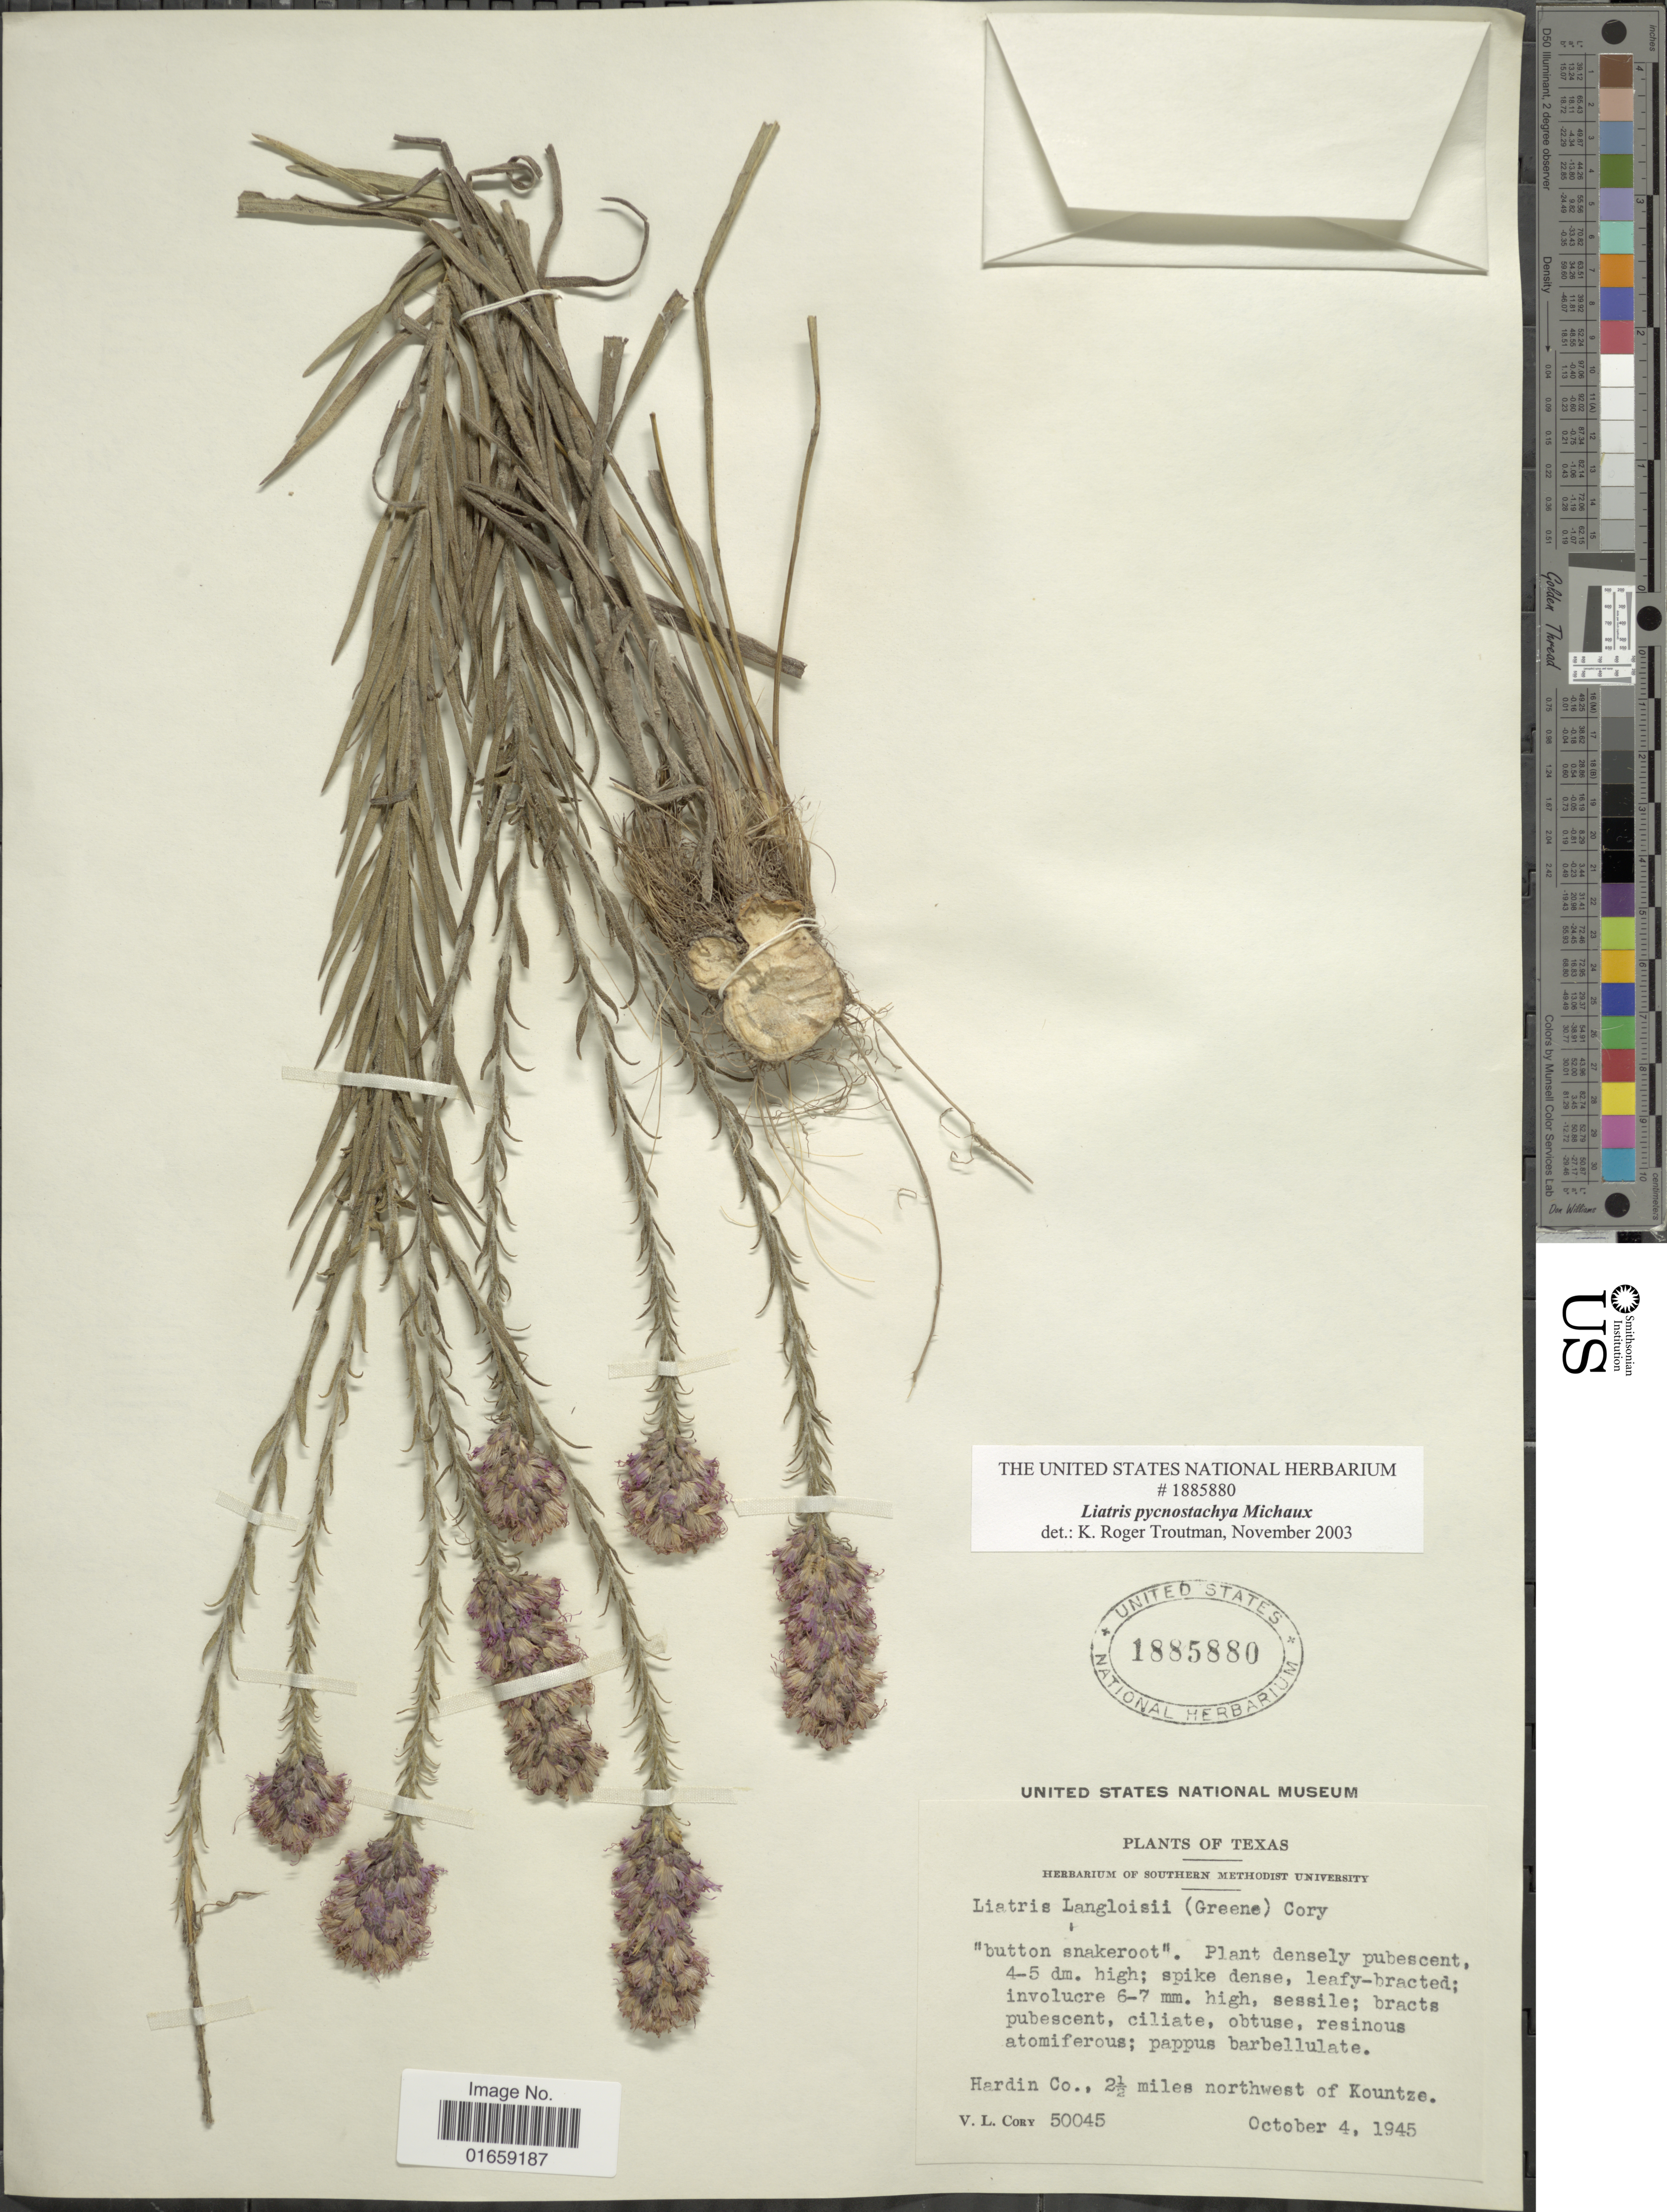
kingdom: Plantae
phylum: Tracheophyta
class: Magnoliopsida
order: Asterales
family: Asteraceae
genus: Liatris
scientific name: Liatris pycnostachya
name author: Michx.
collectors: V. Cory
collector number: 50045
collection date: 1945-10-04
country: United States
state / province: Texas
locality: Hardin Co., 2½ miles northwest of Kountze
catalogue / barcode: US 1885880